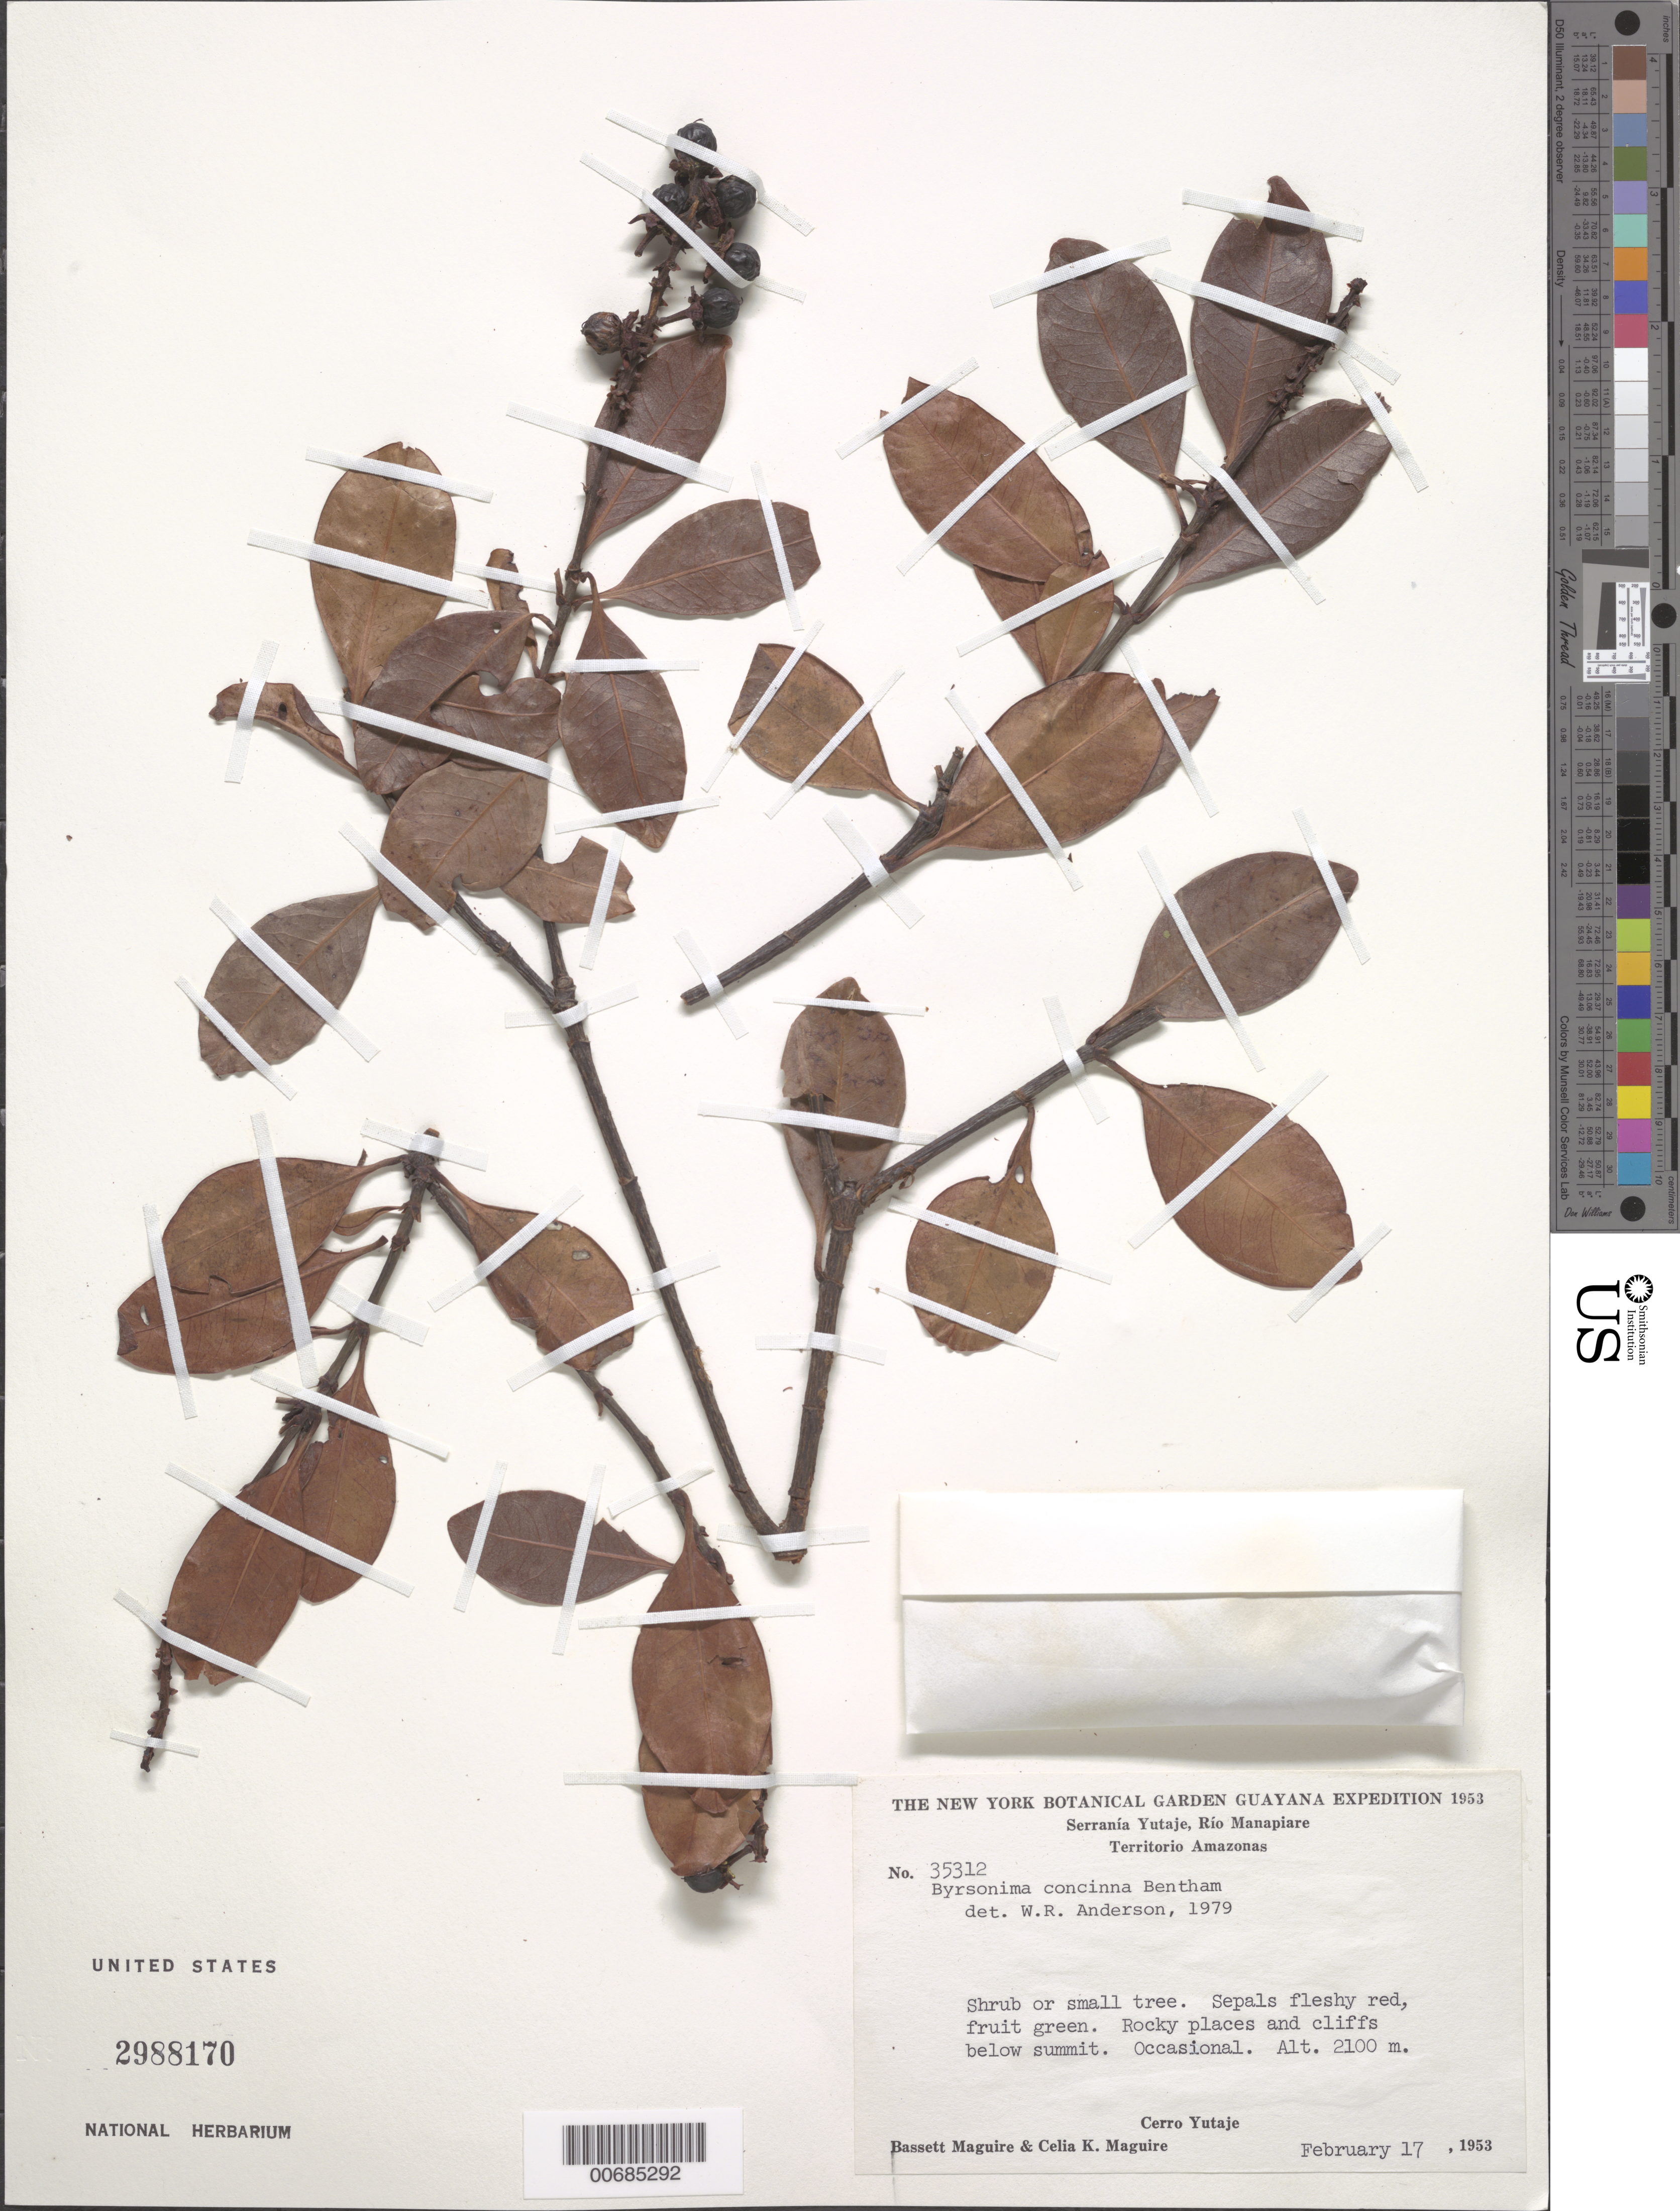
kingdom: Plantae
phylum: Tracheophyta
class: Magnoliopsida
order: Malpighiales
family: Malpighiaceae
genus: Byrsonima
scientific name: Byrsonima concinna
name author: Benth.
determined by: Anderson, W. R., (MICH), University of Michigan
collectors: B. Maguire & C. K. Maguire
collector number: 35312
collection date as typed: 17-Feb-53 to 19-Feb-53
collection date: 1953-02-17/1953-02-19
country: Venezuela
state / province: Amazonas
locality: Serranía Yutajé, Caño Yutajé, Río Manapiare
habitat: Rocky places & cliffs below summit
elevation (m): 2100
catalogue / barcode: US 2988170